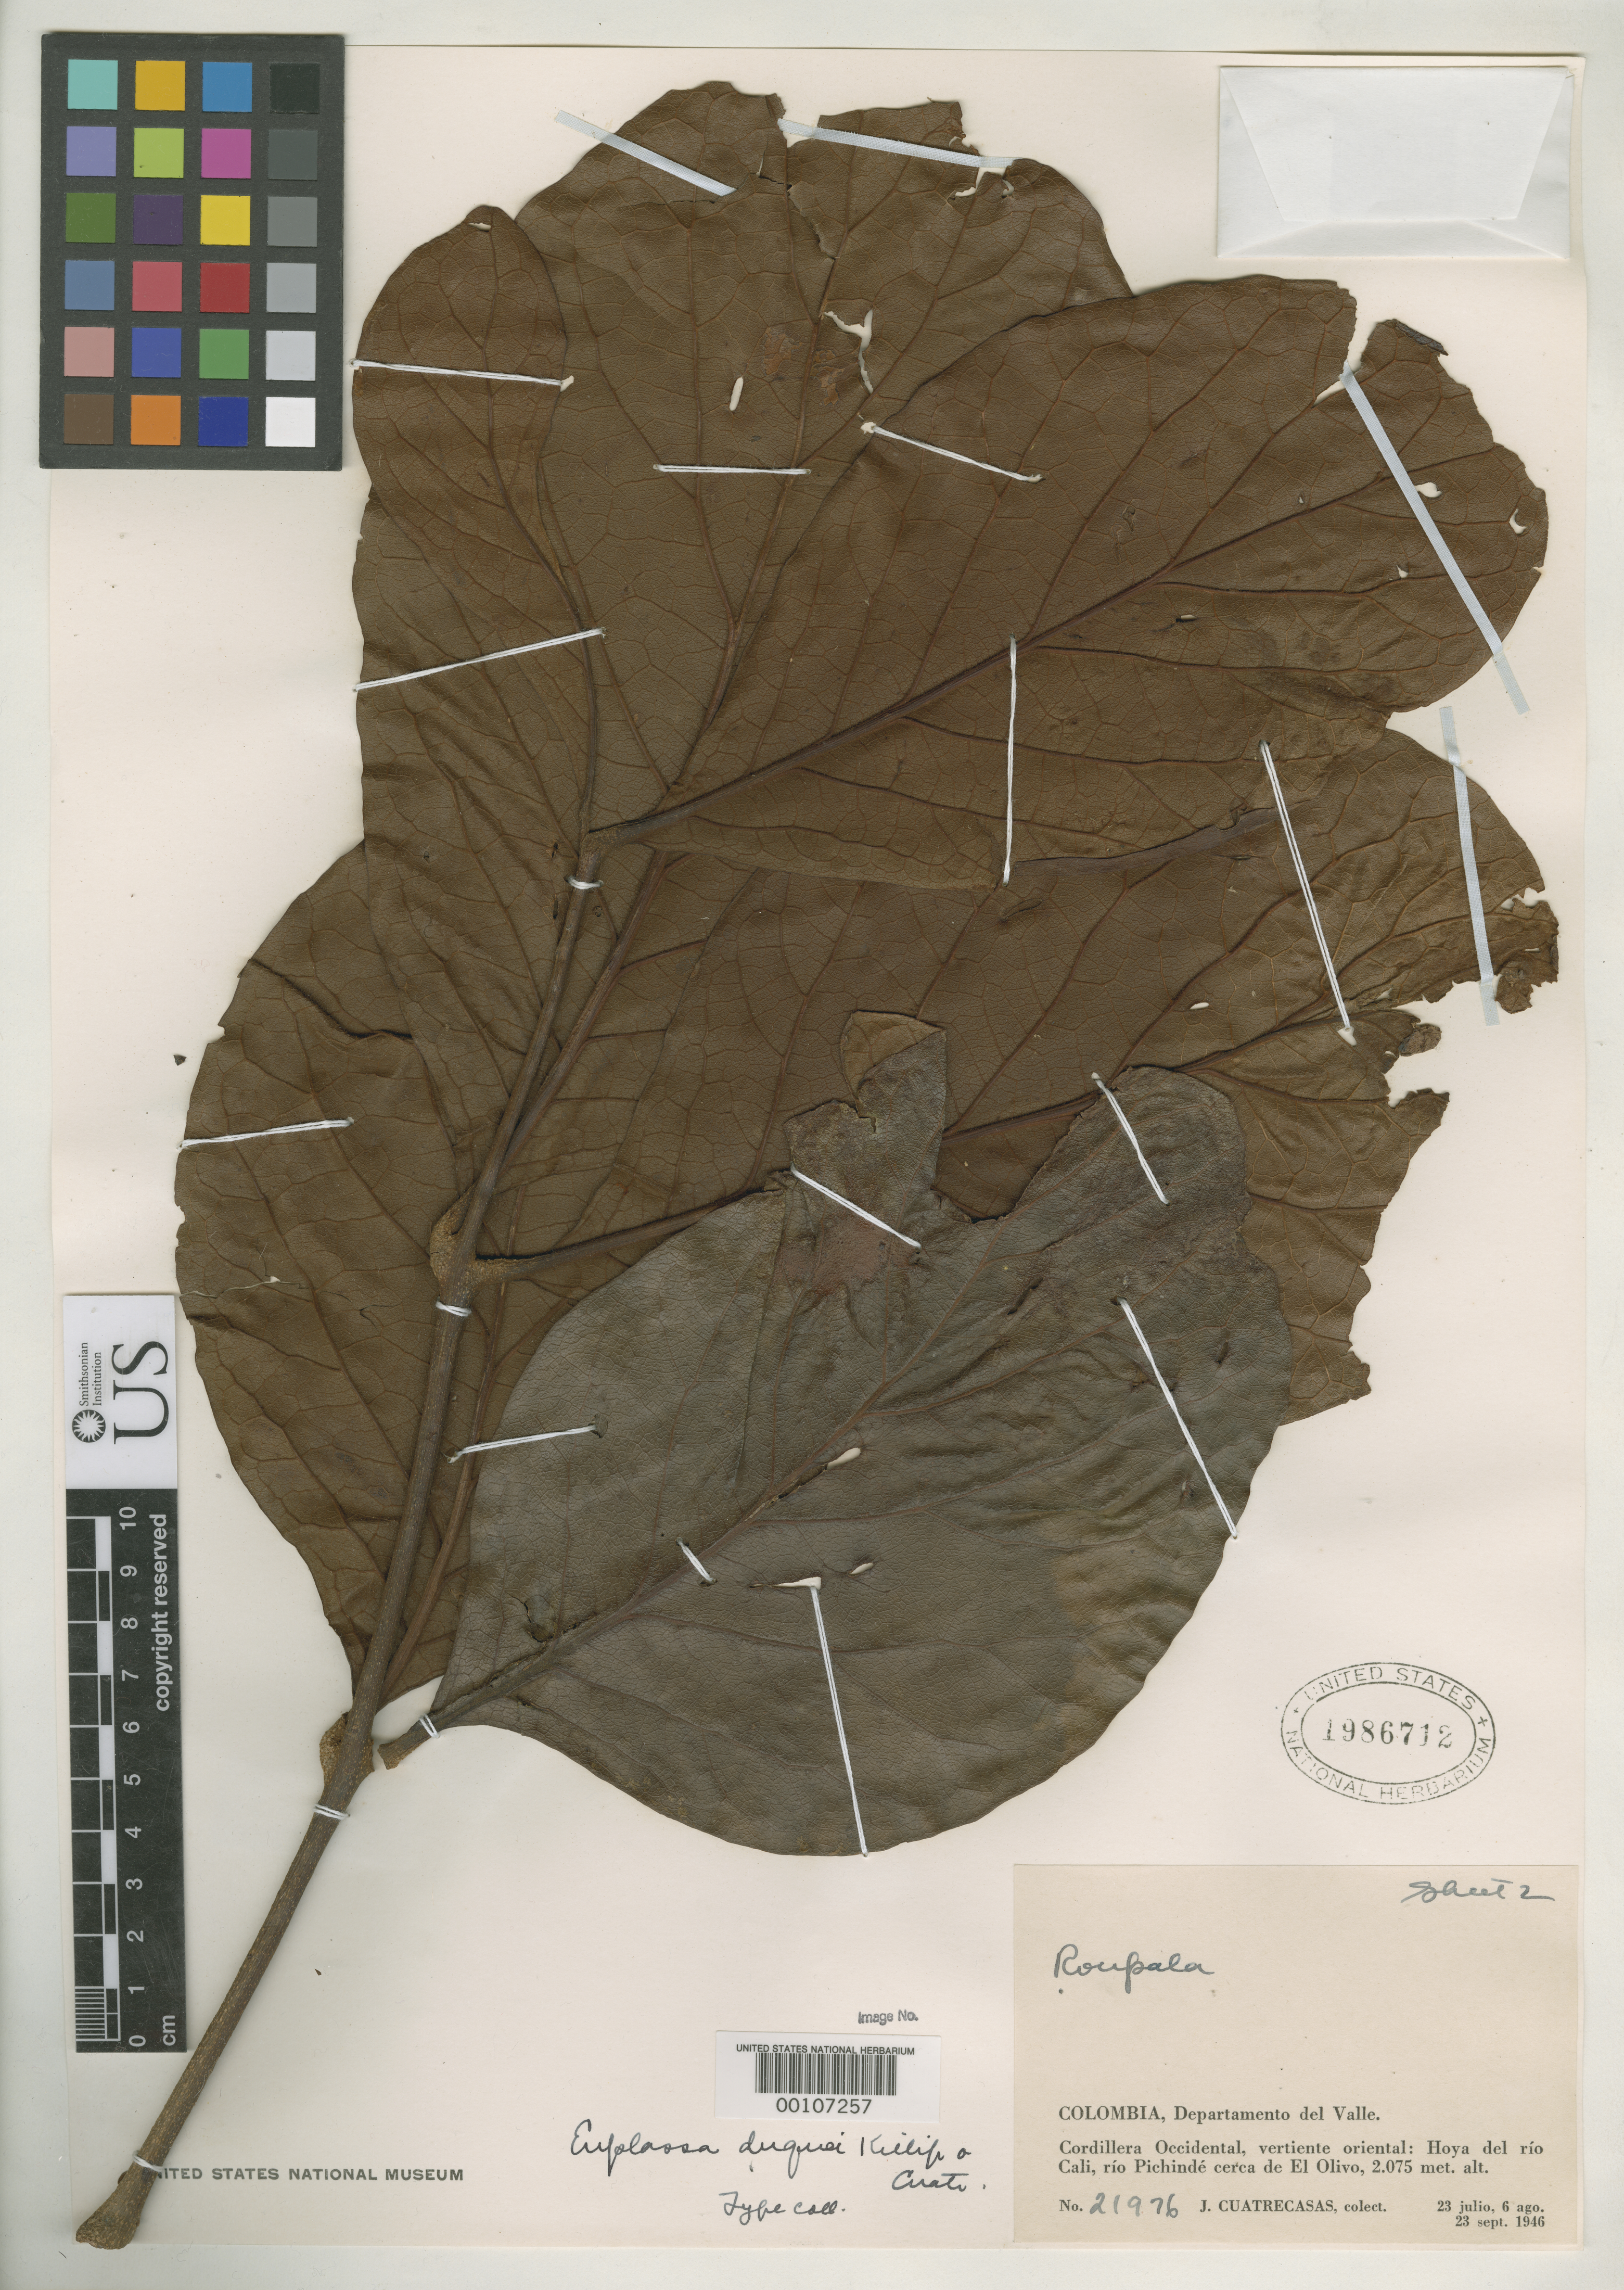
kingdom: Plantae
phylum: Tracheophyta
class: Magnoliopsida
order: Proteales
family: Proteaceae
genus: Euplassa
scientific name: Euplassa duquei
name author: Killip & Cuatrec.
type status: Isotype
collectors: J. Cuatrecasas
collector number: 21976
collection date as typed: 23 Jul 1946 to 23 Sep 1946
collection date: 1946-07-23/1946-09-23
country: Colombia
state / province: Valle del Cauca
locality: Cordillera Occidental, Hoya del Rio Cali, Rio Pichinde Cerca de El Olivo.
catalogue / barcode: US 1986712